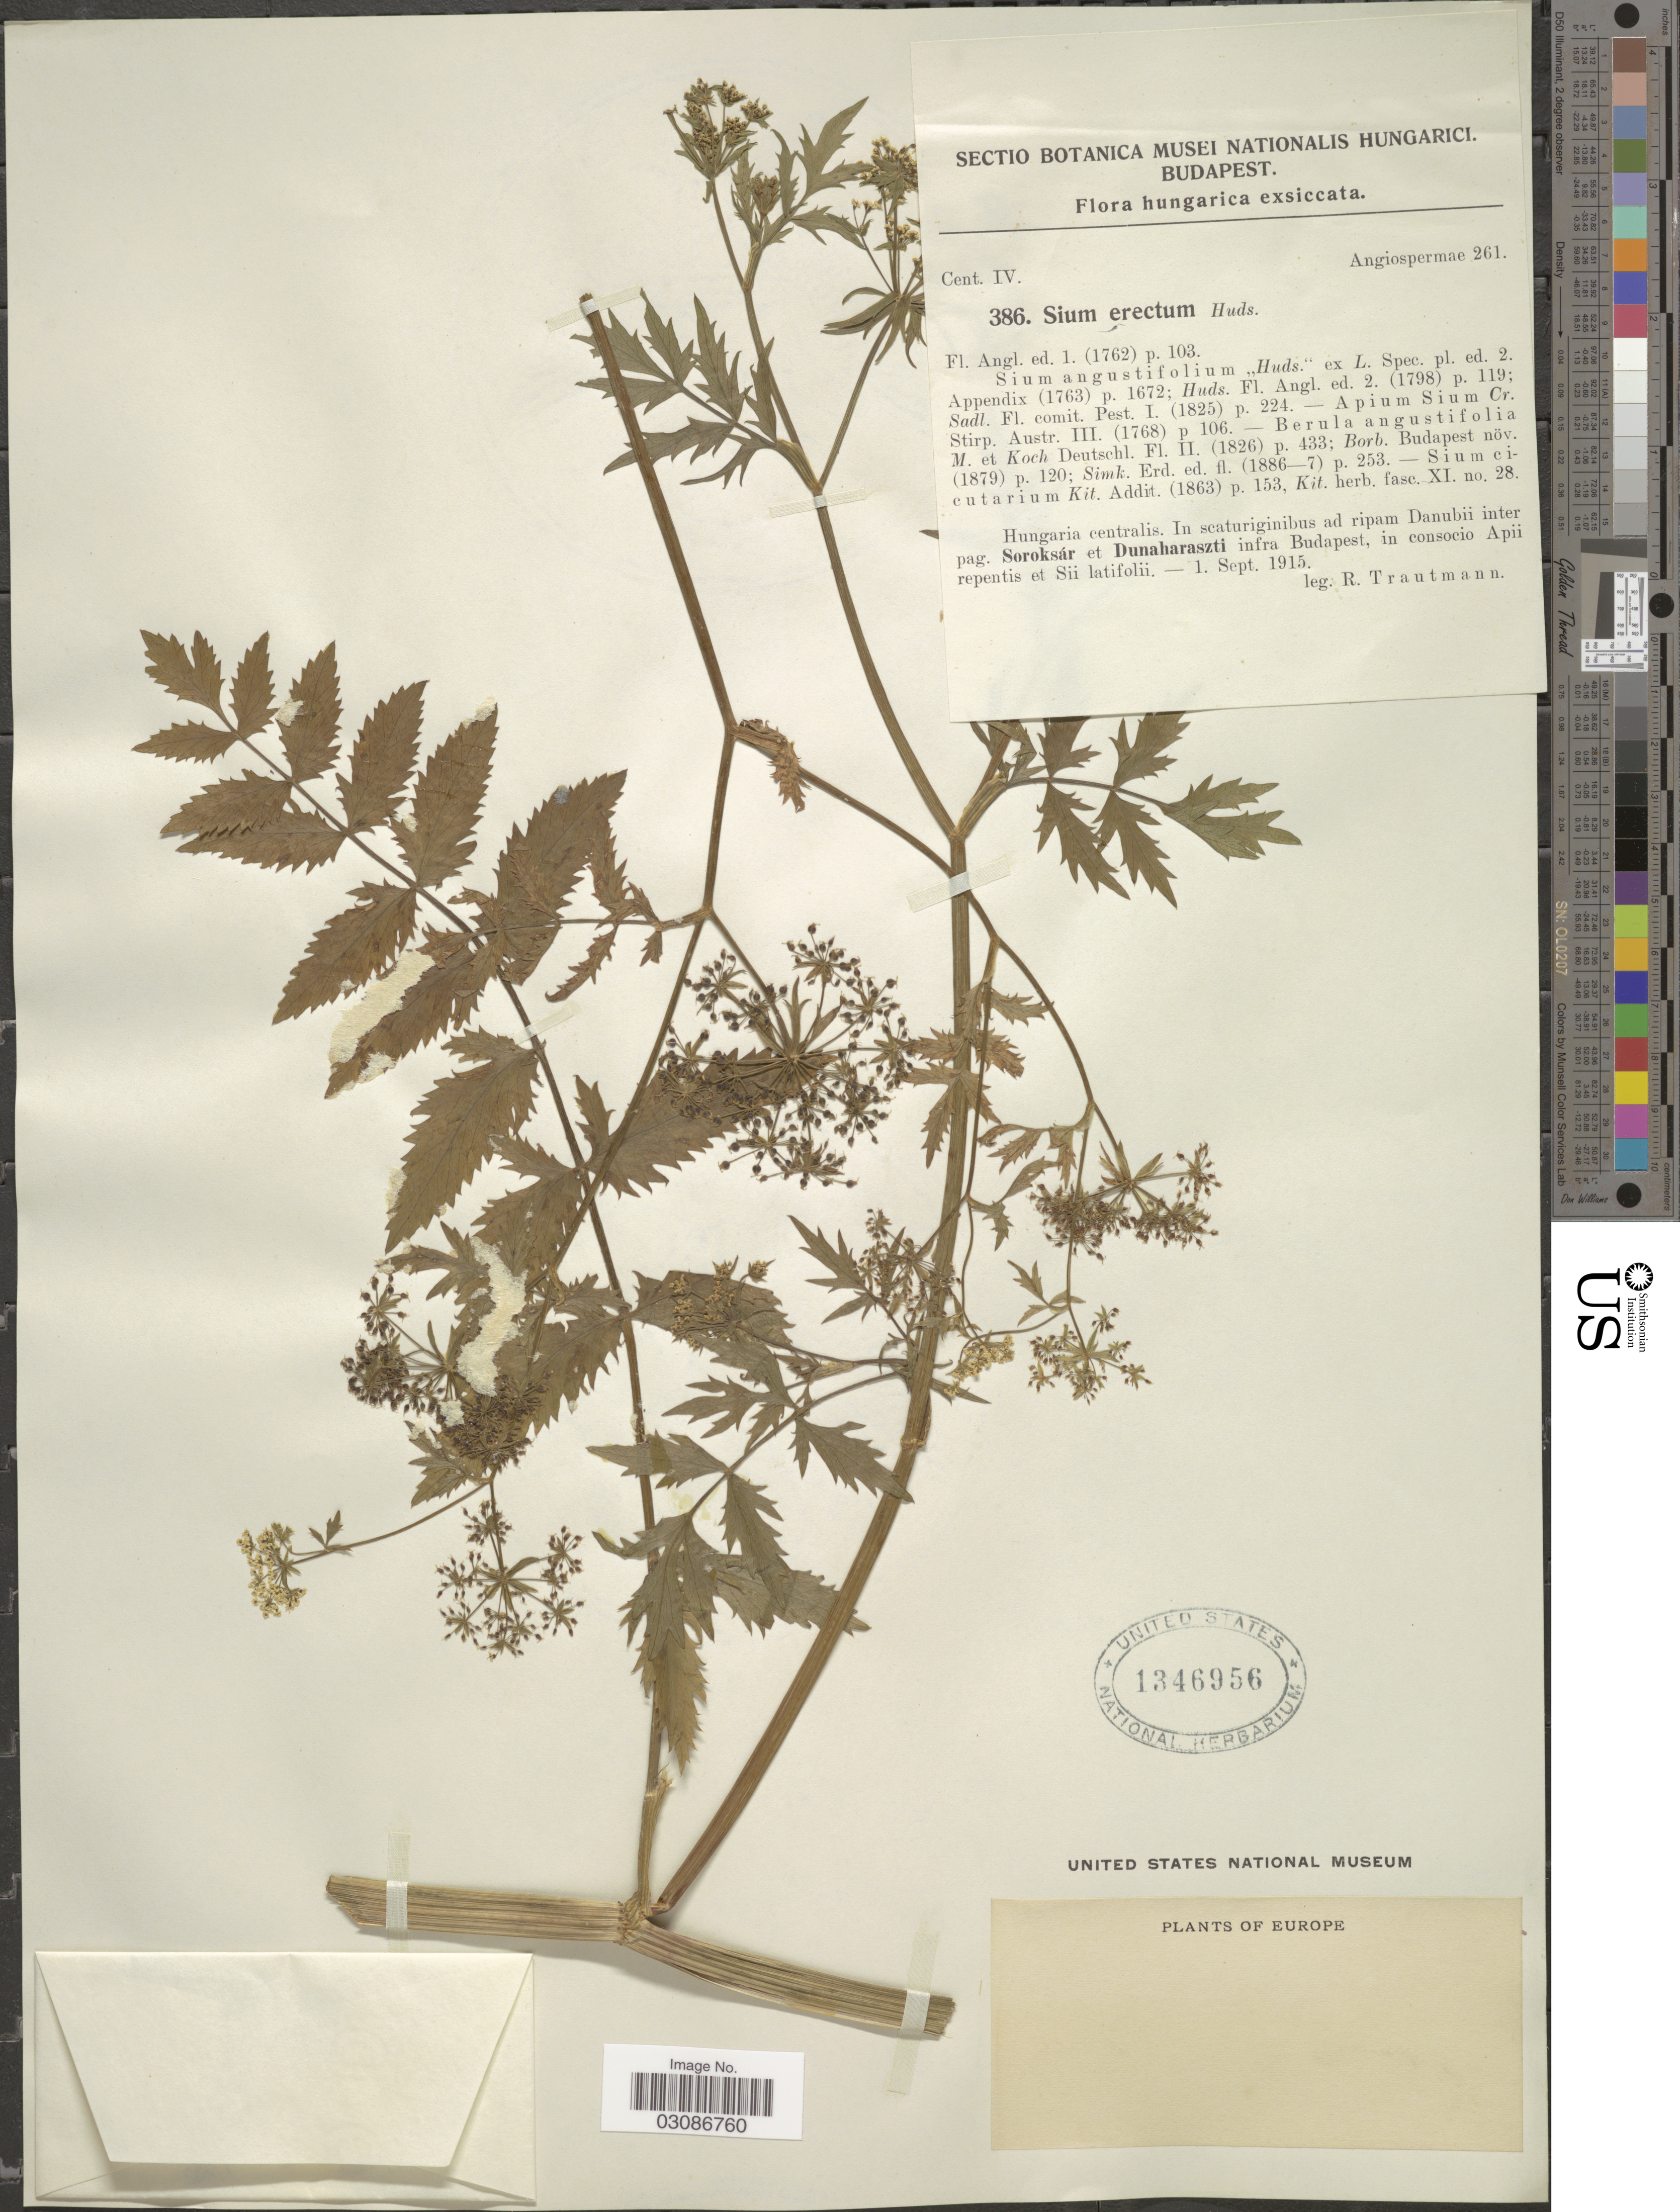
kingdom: Plantae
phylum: Tracheophyta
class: Magnoliopsida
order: Apiales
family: Apiaceae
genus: Sium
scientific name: Sium erectum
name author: Huds.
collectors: R. Trautmann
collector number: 386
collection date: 1915-09-01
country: Hungary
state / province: Budapest, Capital District of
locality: Hungaria centralis. In scaturiginibus ad ripam Danubii inter pag. Soroksár et Dunaharaszti infra Budapest, in consocio Apii repentis et Sii latifolii. Europe.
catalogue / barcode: US 1346956